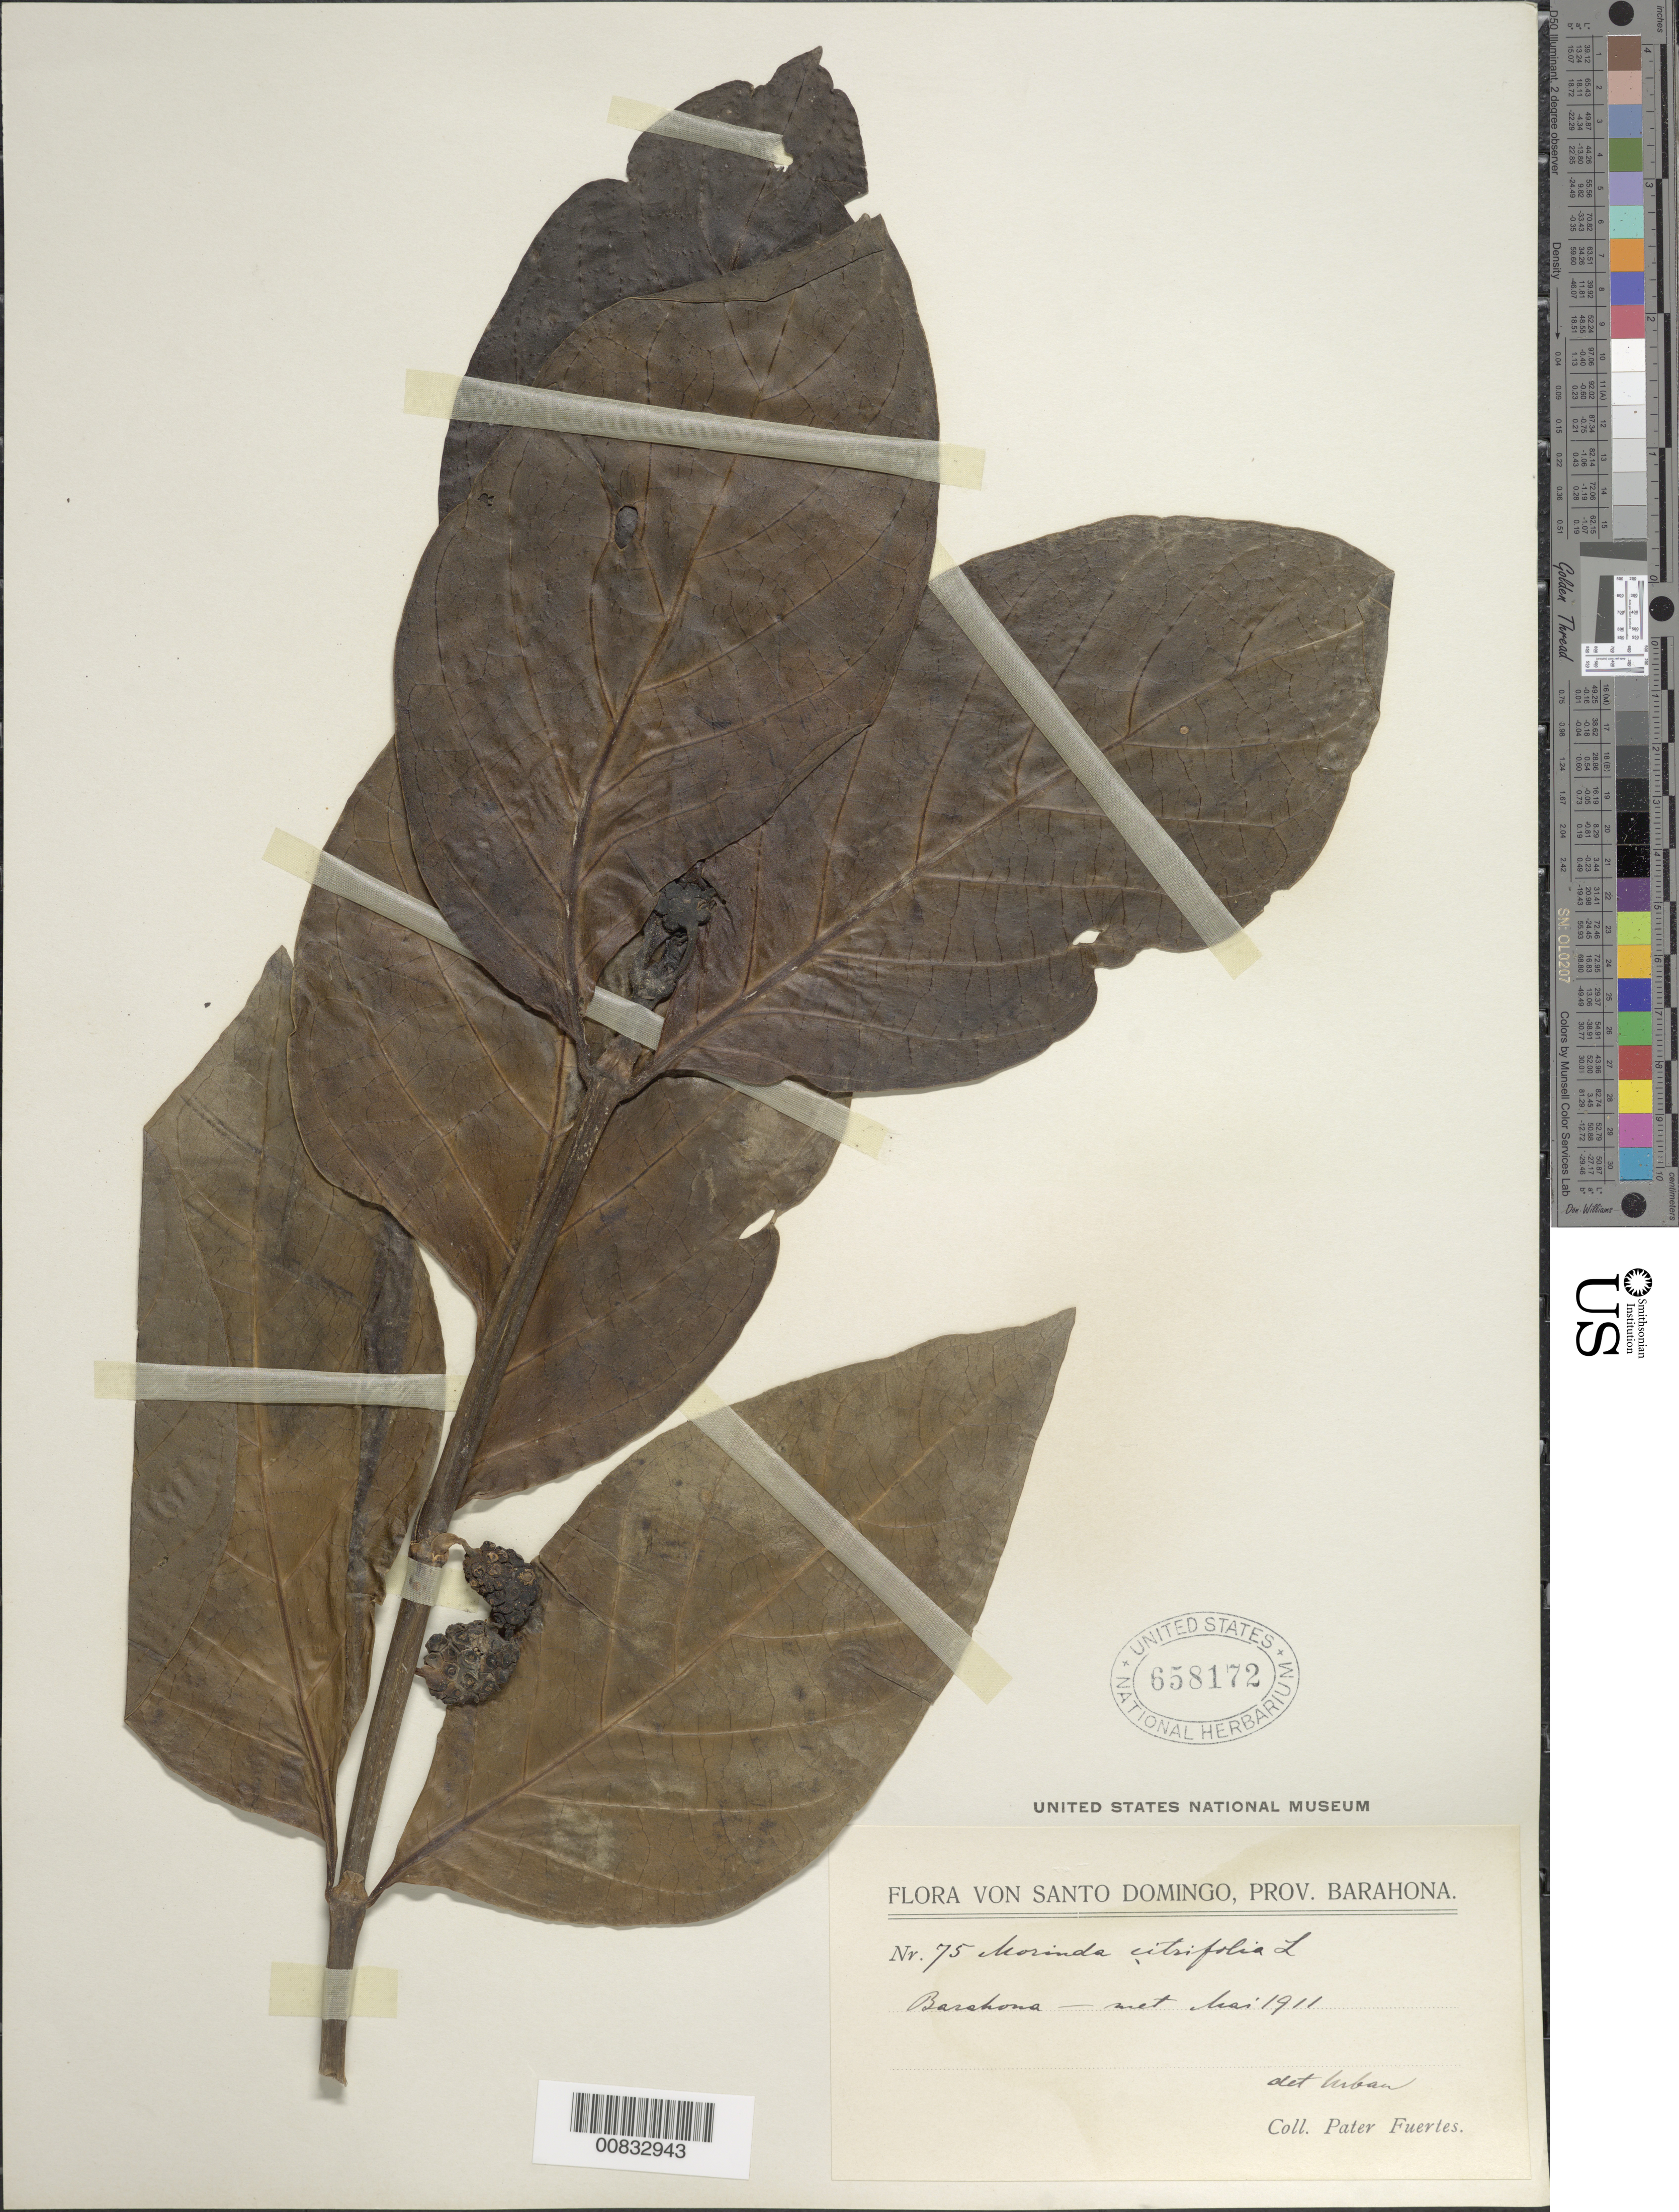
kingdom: Plantae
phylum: Tracheophyta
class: Magnoliopsida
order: Gentianales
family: Rubiaceae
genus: Morinda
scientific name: Morinda citrifolia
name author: L.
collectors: M. D. Fuertes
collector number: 75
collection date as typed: May 1911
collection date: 1911-05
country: Dominican Republic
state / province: Barahona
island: Hispaniola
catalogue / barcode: US 658172